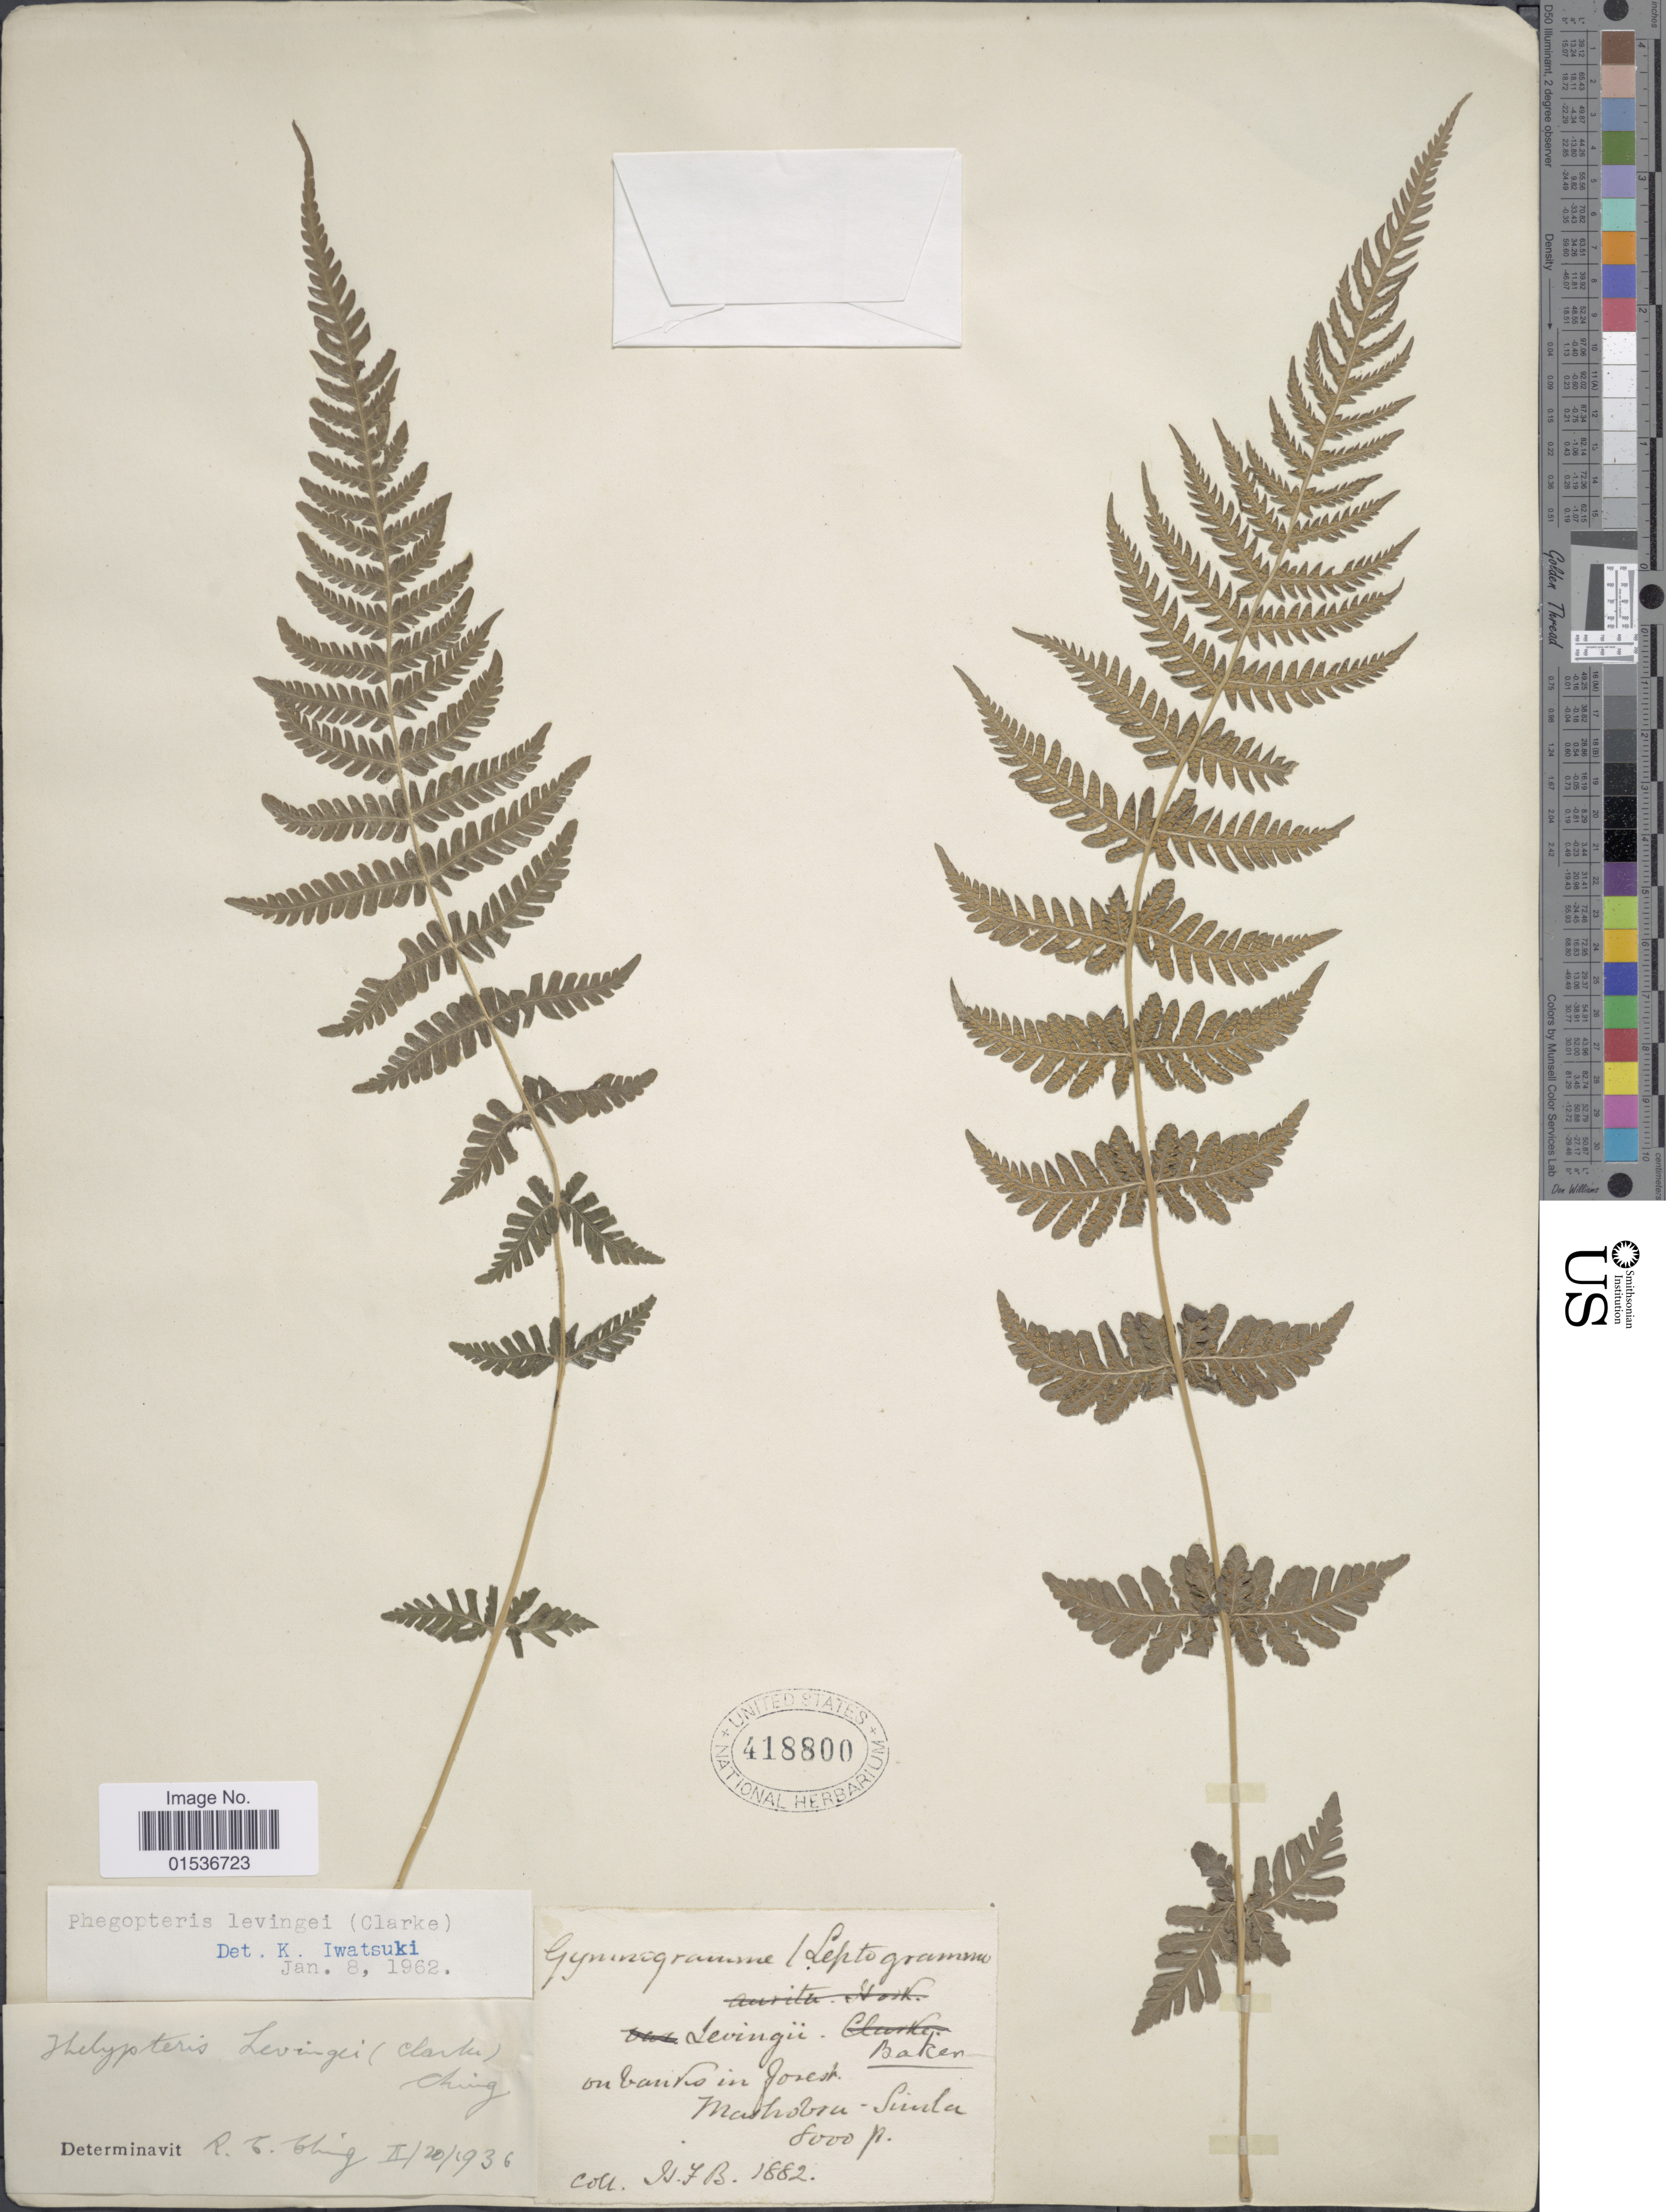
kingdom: Plantae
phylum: Tracheophyta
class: Polypodiopsida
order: Polypodiales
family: Thelypteridaceae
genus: Pseudophegopteris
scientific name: Pseudophegopteris levingei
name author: (C.B. Clarke) Ching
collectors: H. F. B.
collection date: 1882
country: India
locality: On banks in forest, Mashobra -Simla.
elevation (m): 2438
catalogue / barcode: US 418800